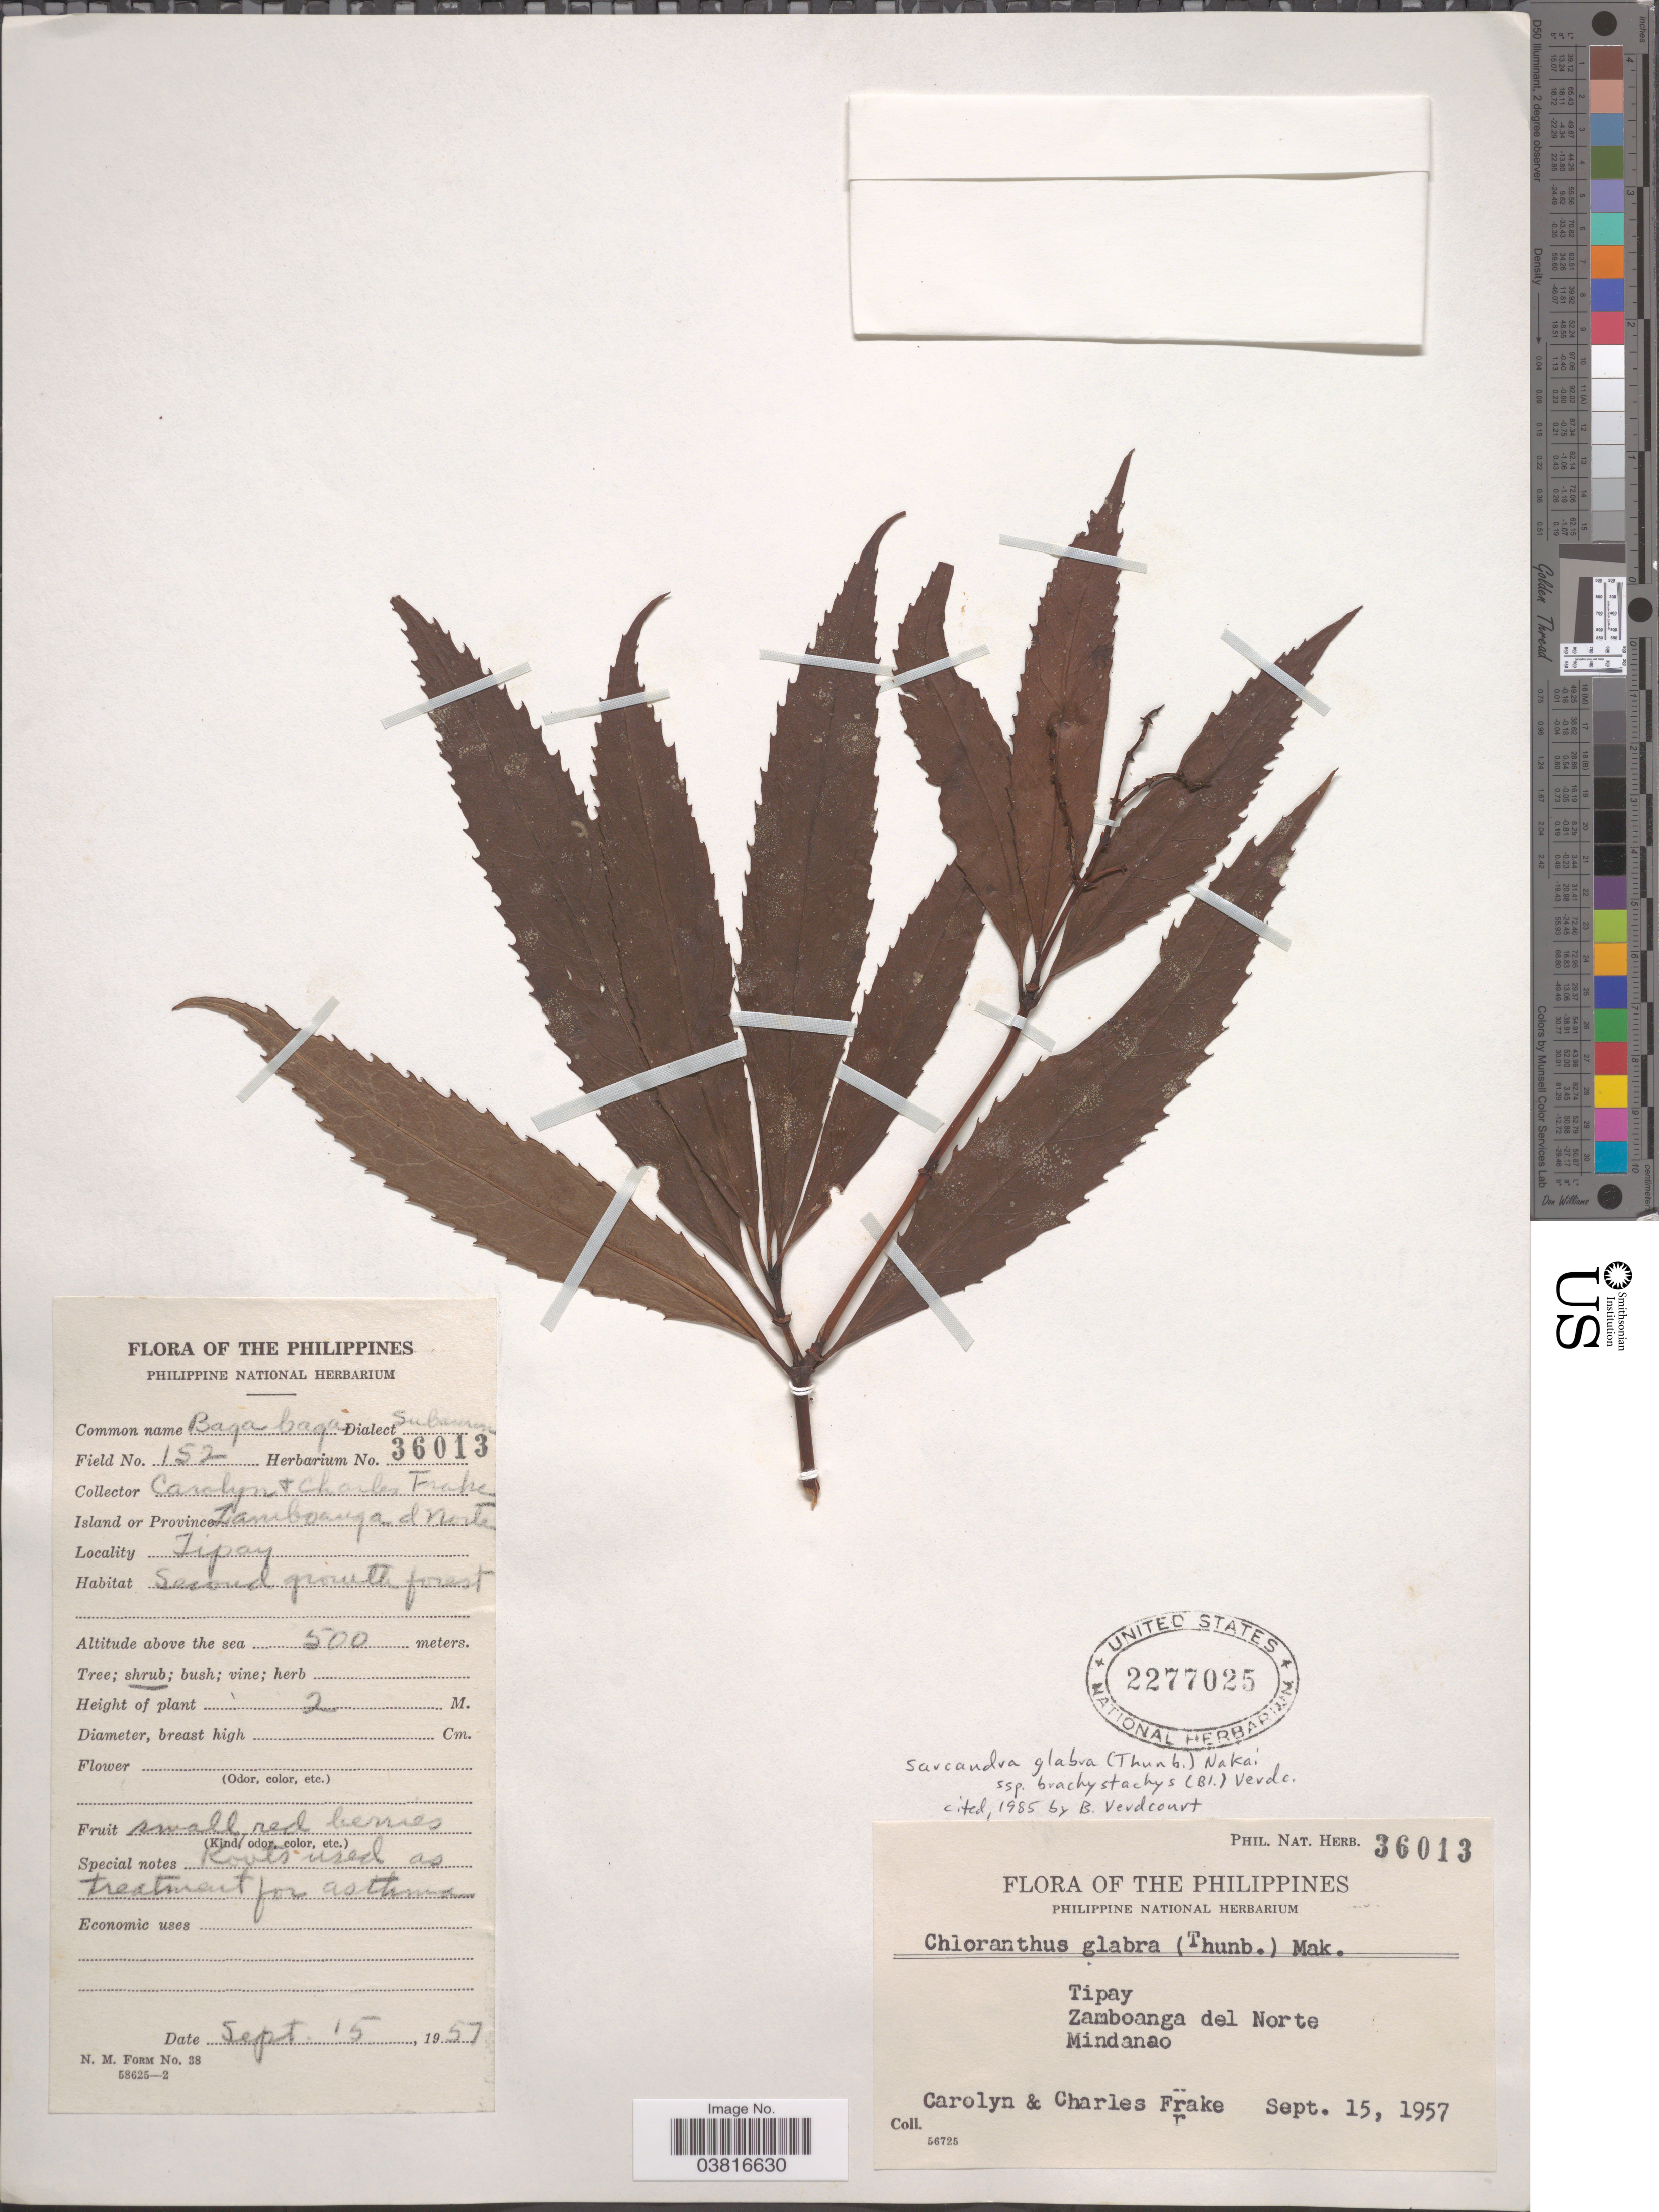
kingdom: Plantae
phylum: Tracheophyta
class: Magnoliopsida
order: Chloranthales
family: Chloranthaceae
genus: Sarcandra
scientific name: Sarcandra glabra subsp. brachystachys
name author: (Blume) Verdc.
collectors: C. M. Frake & C. O. Frake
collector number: Phil. Nat. Herb. 36013/152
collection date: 1957-09-15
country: Philippines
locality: Island or Province Zamboanga del Norte. Tipay, Mindanao.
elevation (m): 500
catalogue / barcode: US 2277025